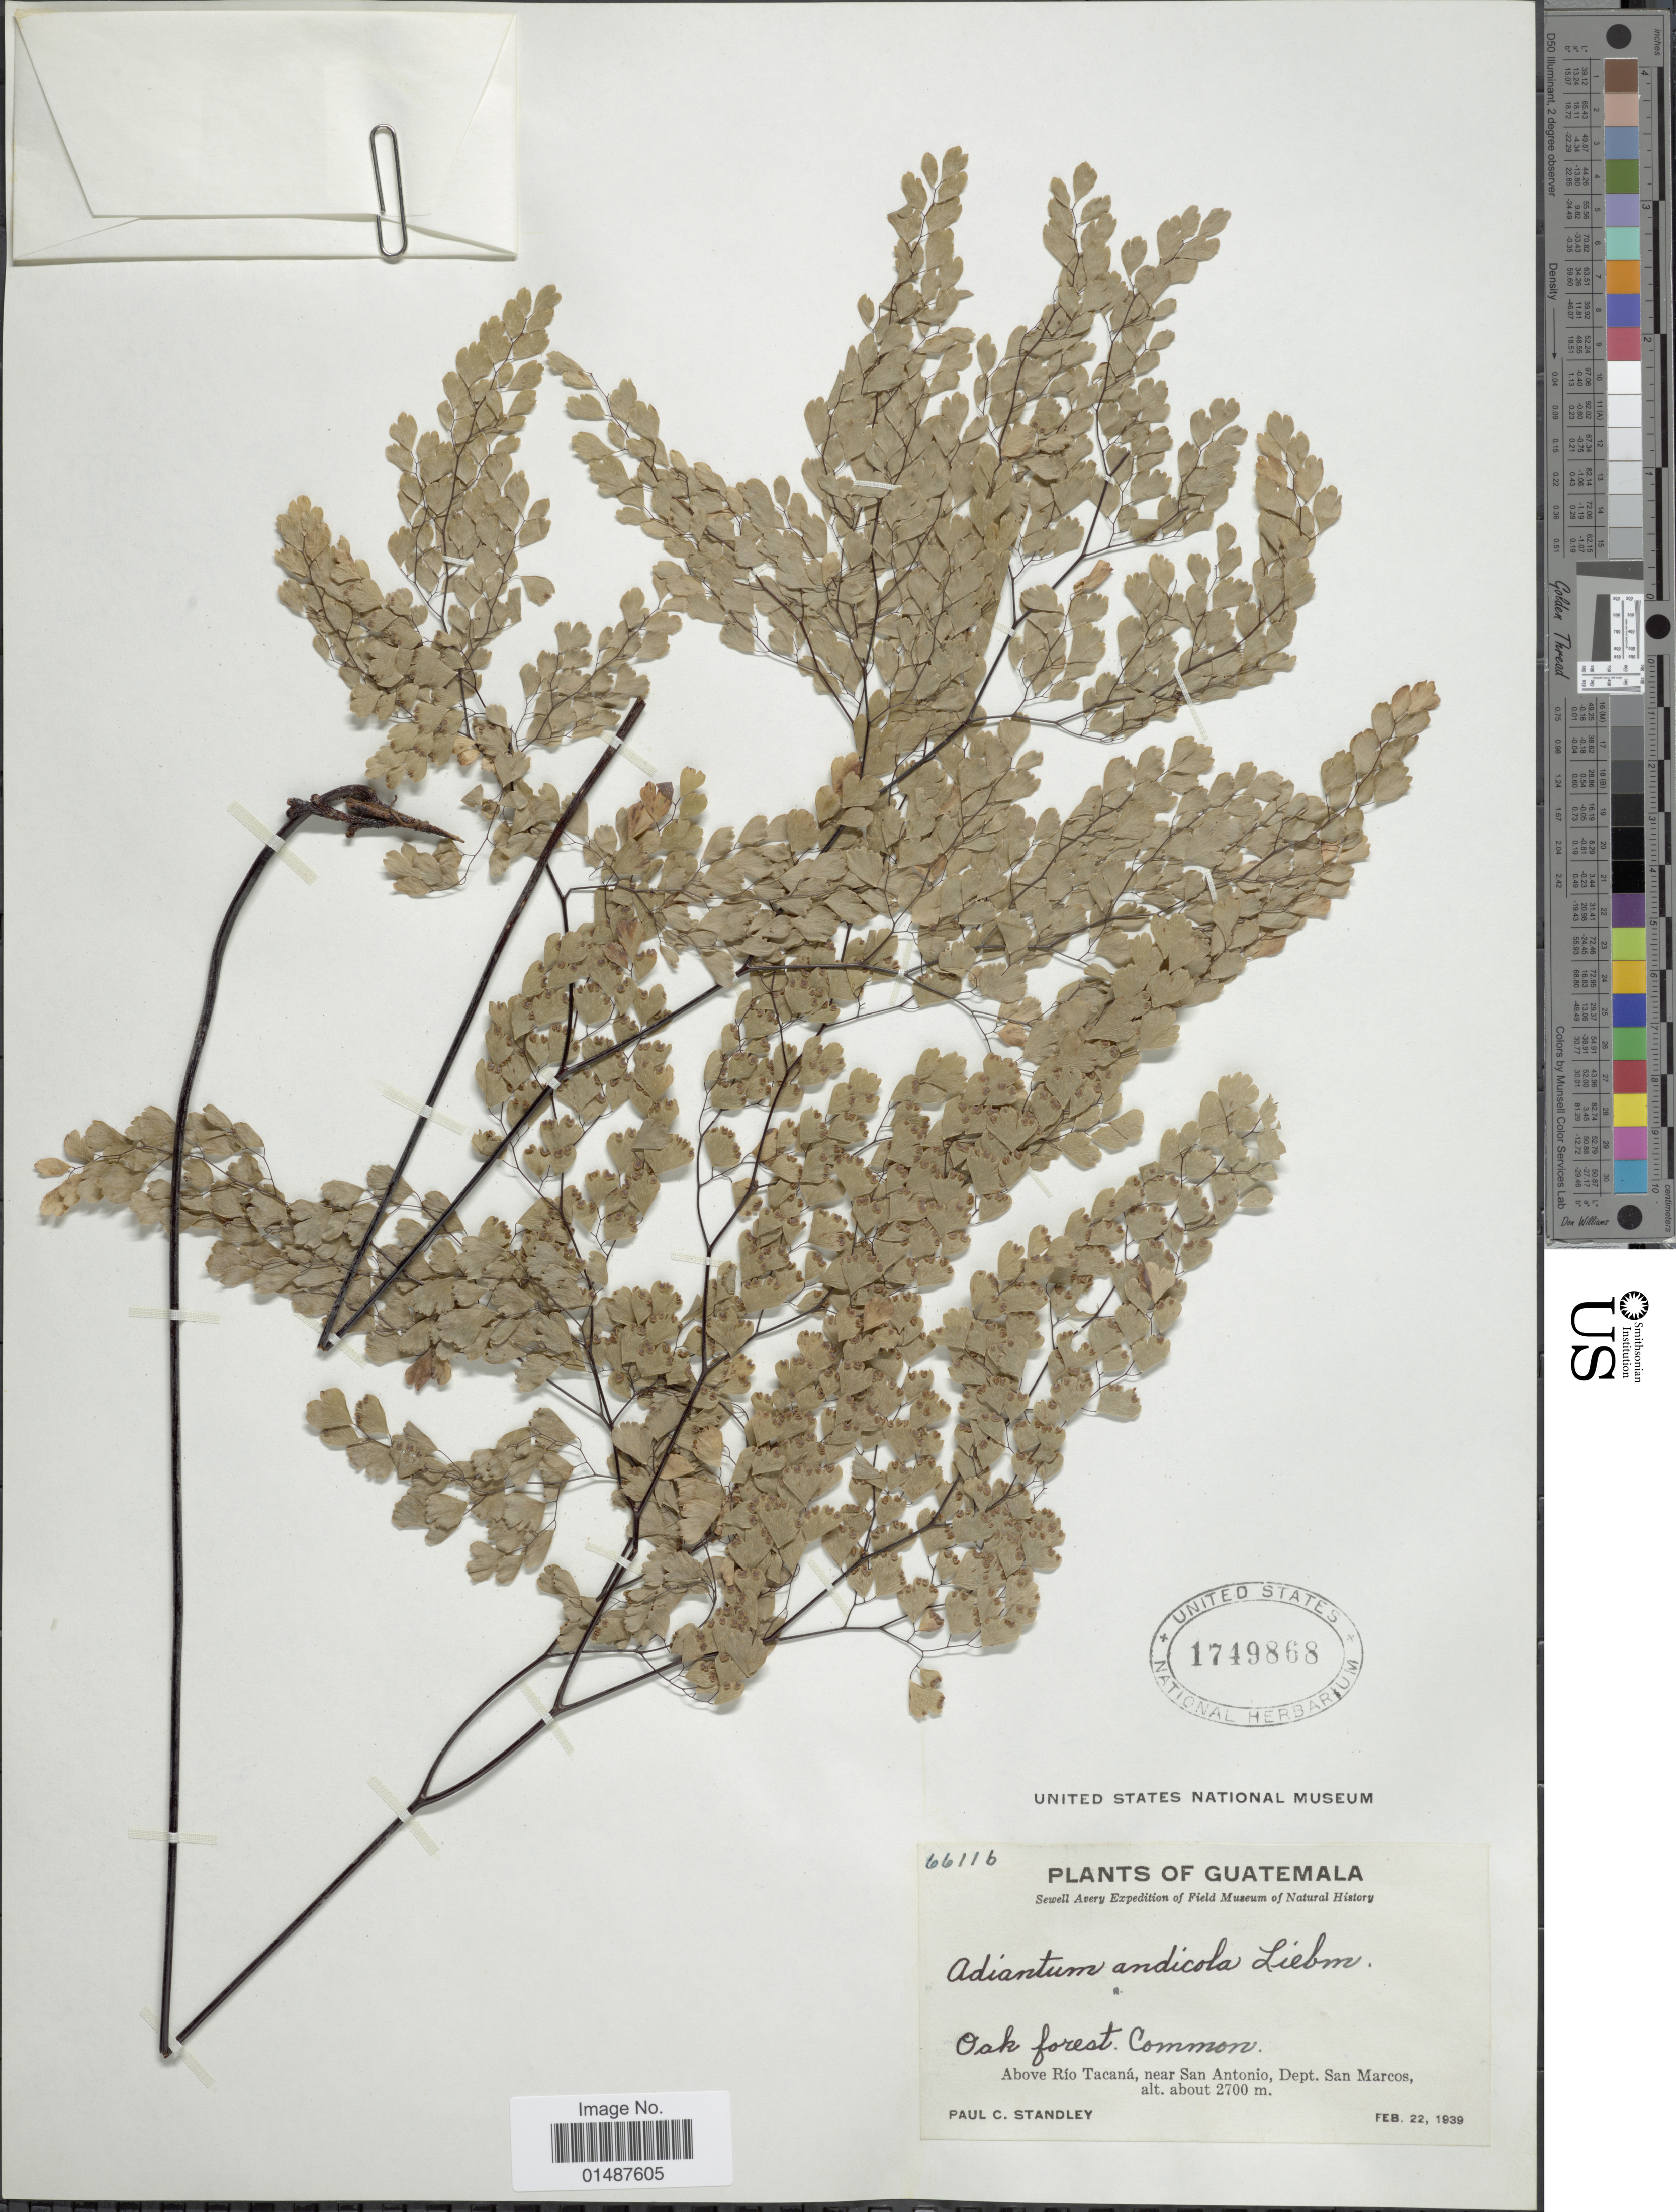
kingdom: Plantae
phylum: Tracheophyta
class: Polypodiopsida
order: Polypodiales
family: Pteridaceae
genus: Adiantum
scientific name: Adiantum andicola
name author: Liebm.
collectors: P. C. Standley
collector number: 66116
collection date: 1939-02-22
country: Guatemala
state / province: San Marcos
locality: Above Rio Tacana, near San Antonio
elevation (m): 2700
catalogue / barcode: US 1749868